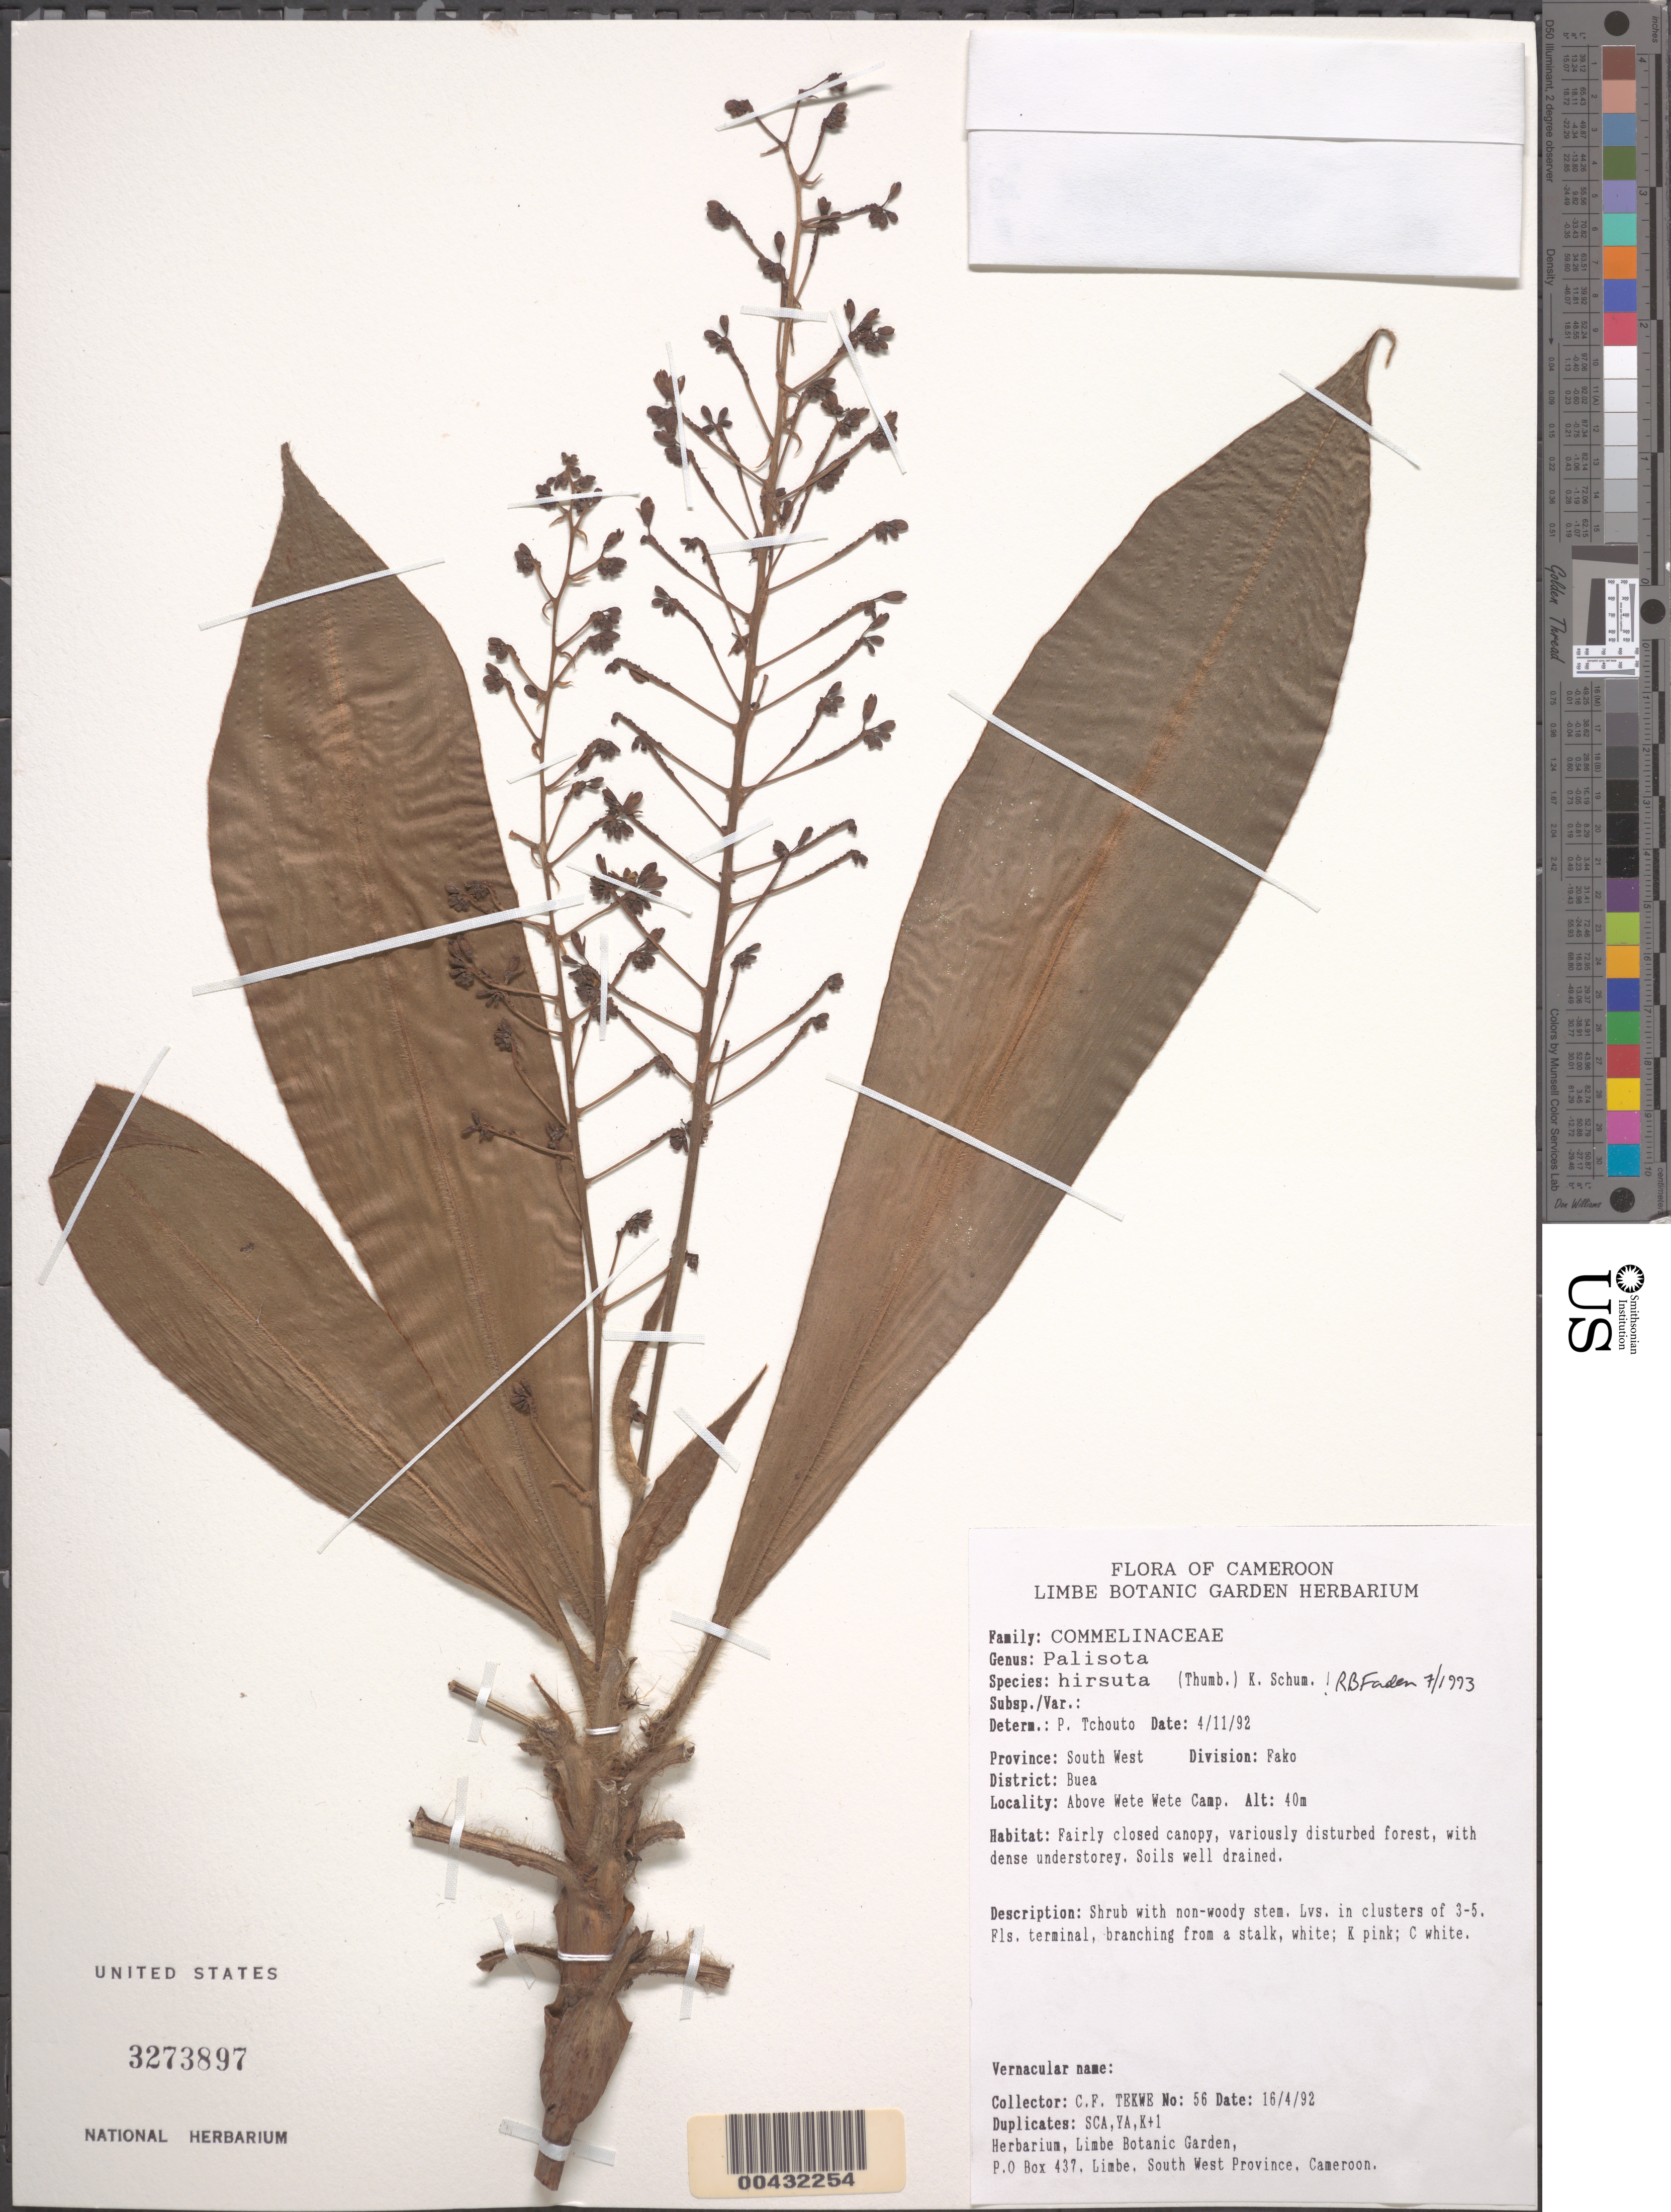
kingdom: Plantae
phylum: Tracheophyta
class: Liliopsida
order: Commelinales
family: Commelinaceae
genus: Palisota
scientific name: Palisota hirsuta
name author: (Thunb.) K. Schum.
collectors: C. Tekwe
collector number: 56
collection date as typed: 16 Apr 1992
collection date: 1992-04-16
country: Cameroon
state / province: Sud-Ouest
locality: Fako, buea, above wete wete camp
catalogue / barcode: US 3273897